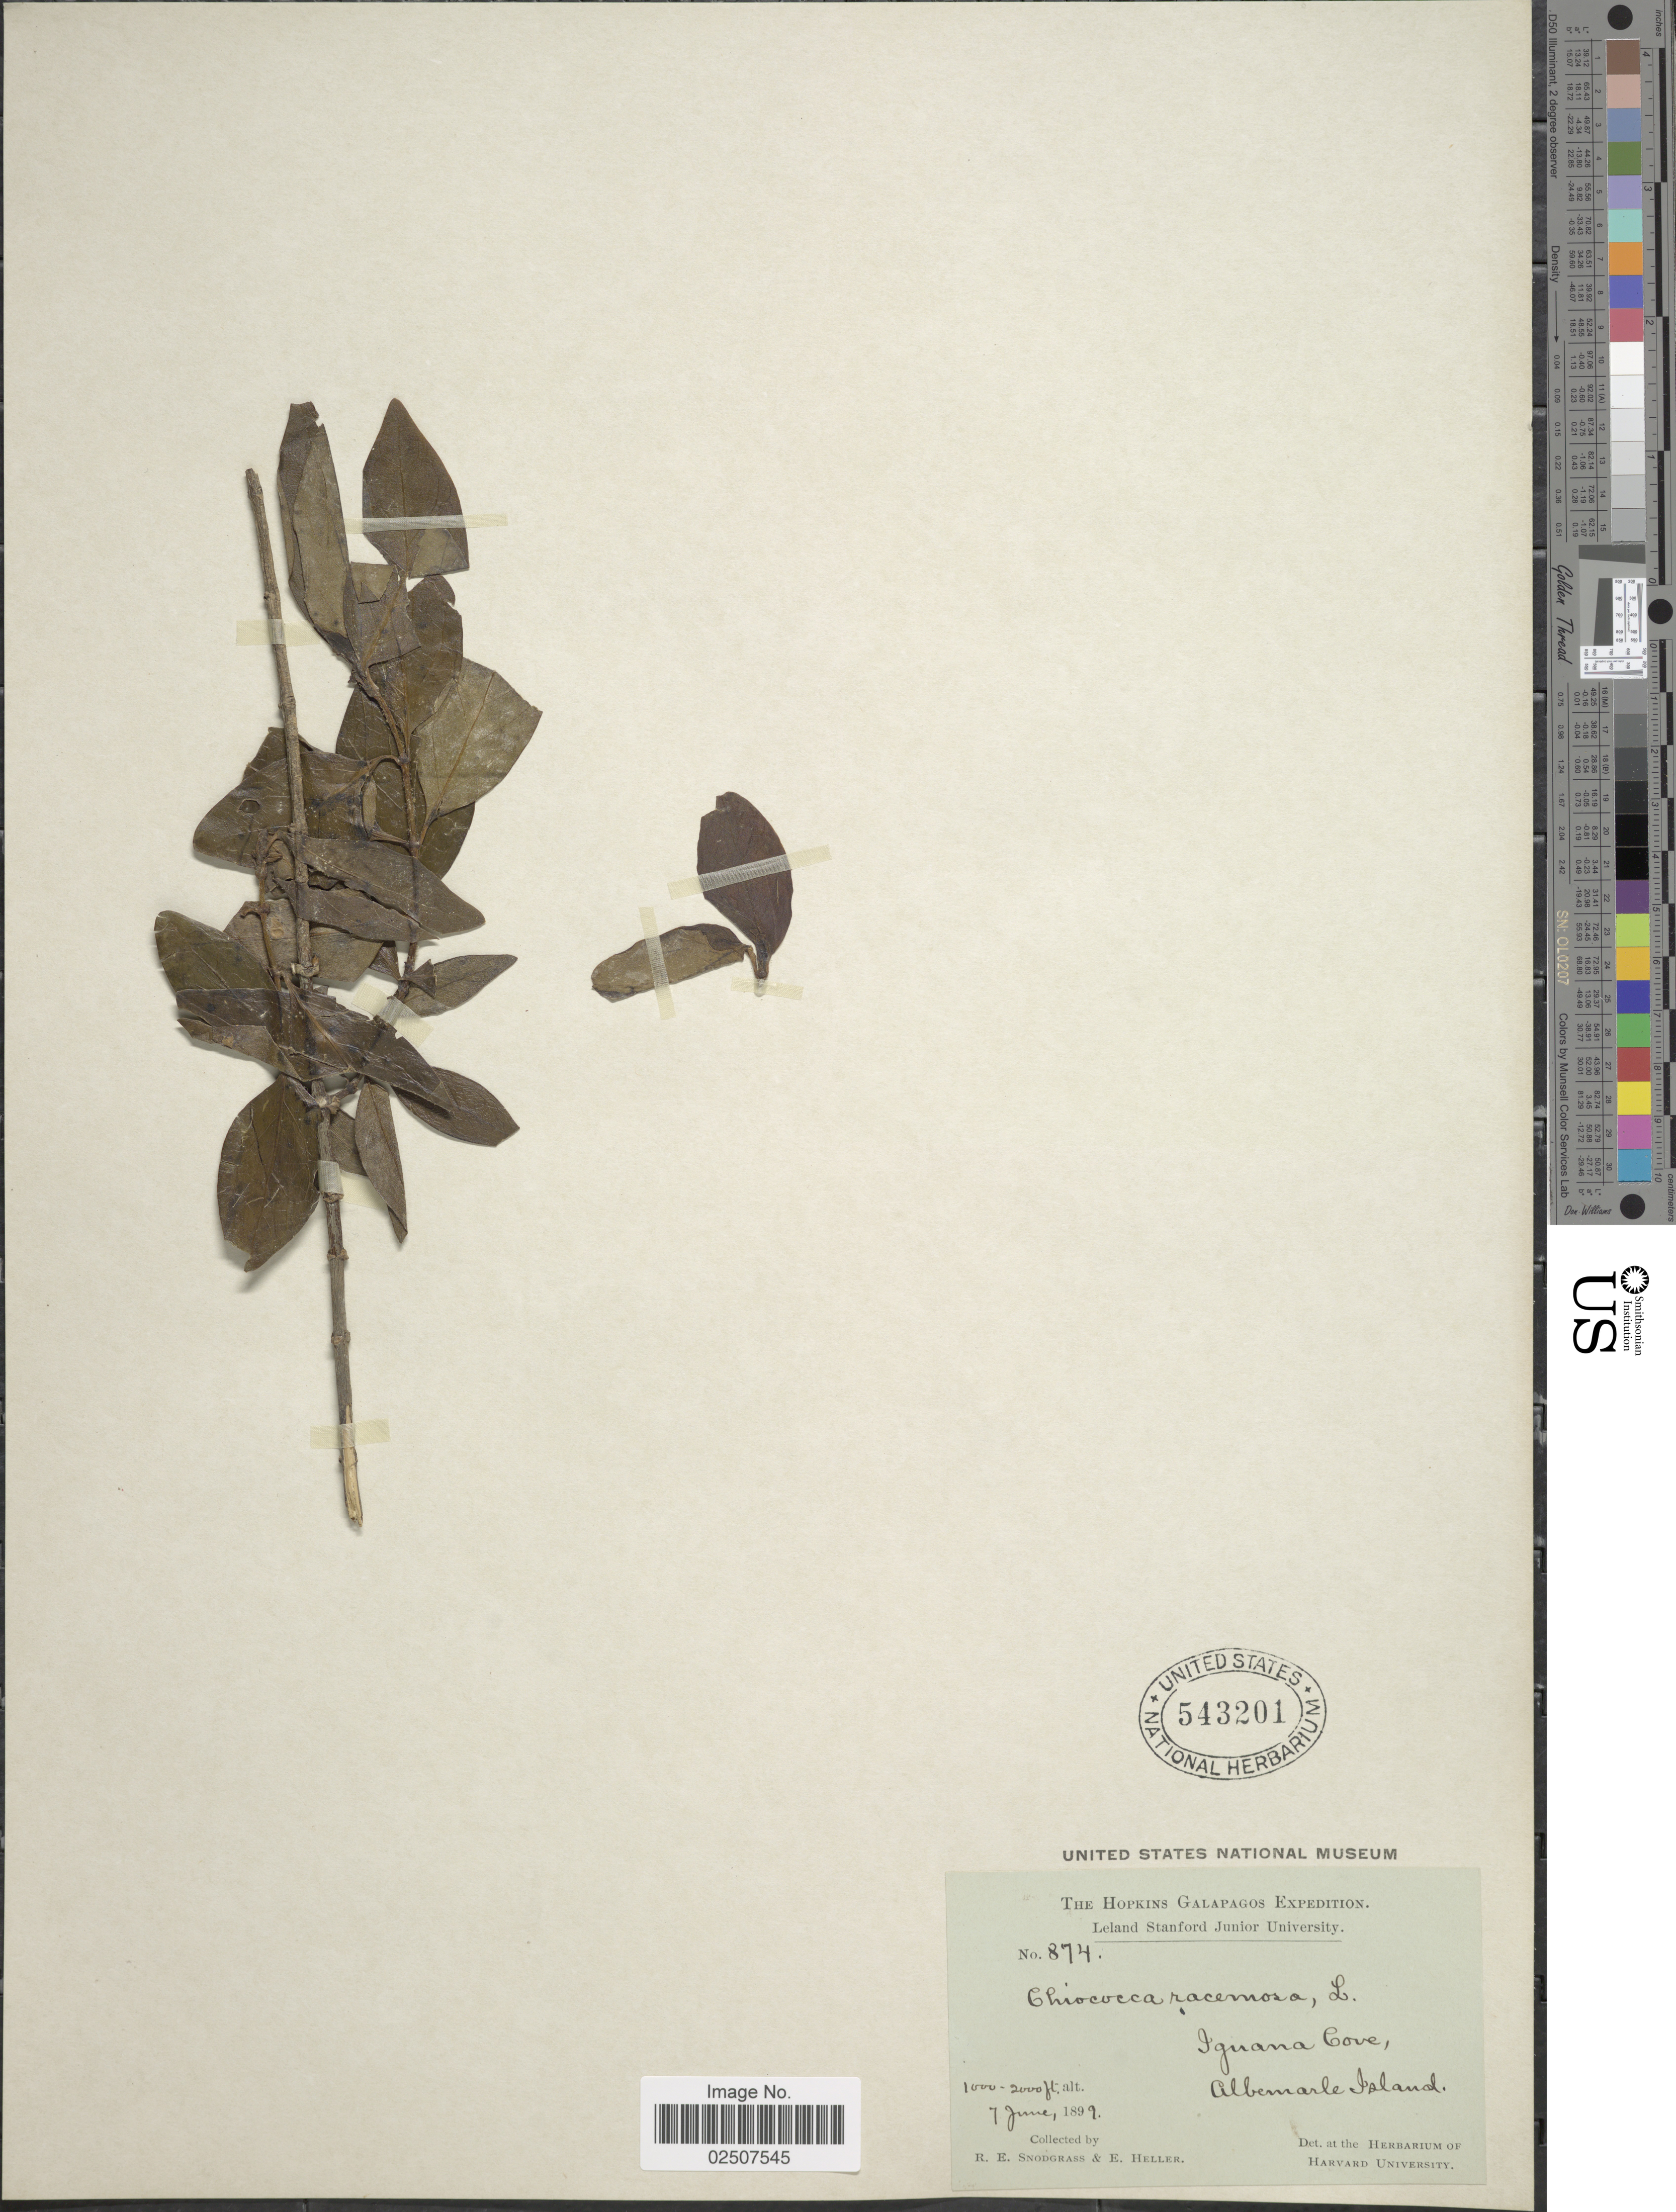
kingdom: Plantae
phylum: Tracheophyta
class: Magnoliopsida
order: Gentianales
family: Rubiaceae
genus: Chiococca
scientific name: Chiococca alba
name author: (L.) Hitchc.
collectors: R. E. Snodgrass & E. Heller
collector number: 874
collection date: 1899-06-07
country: Ecuador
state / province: Colón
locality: Galapagos Expedition. Iguana Cove, Albemarle Island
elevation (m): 305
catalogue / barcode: US 543201